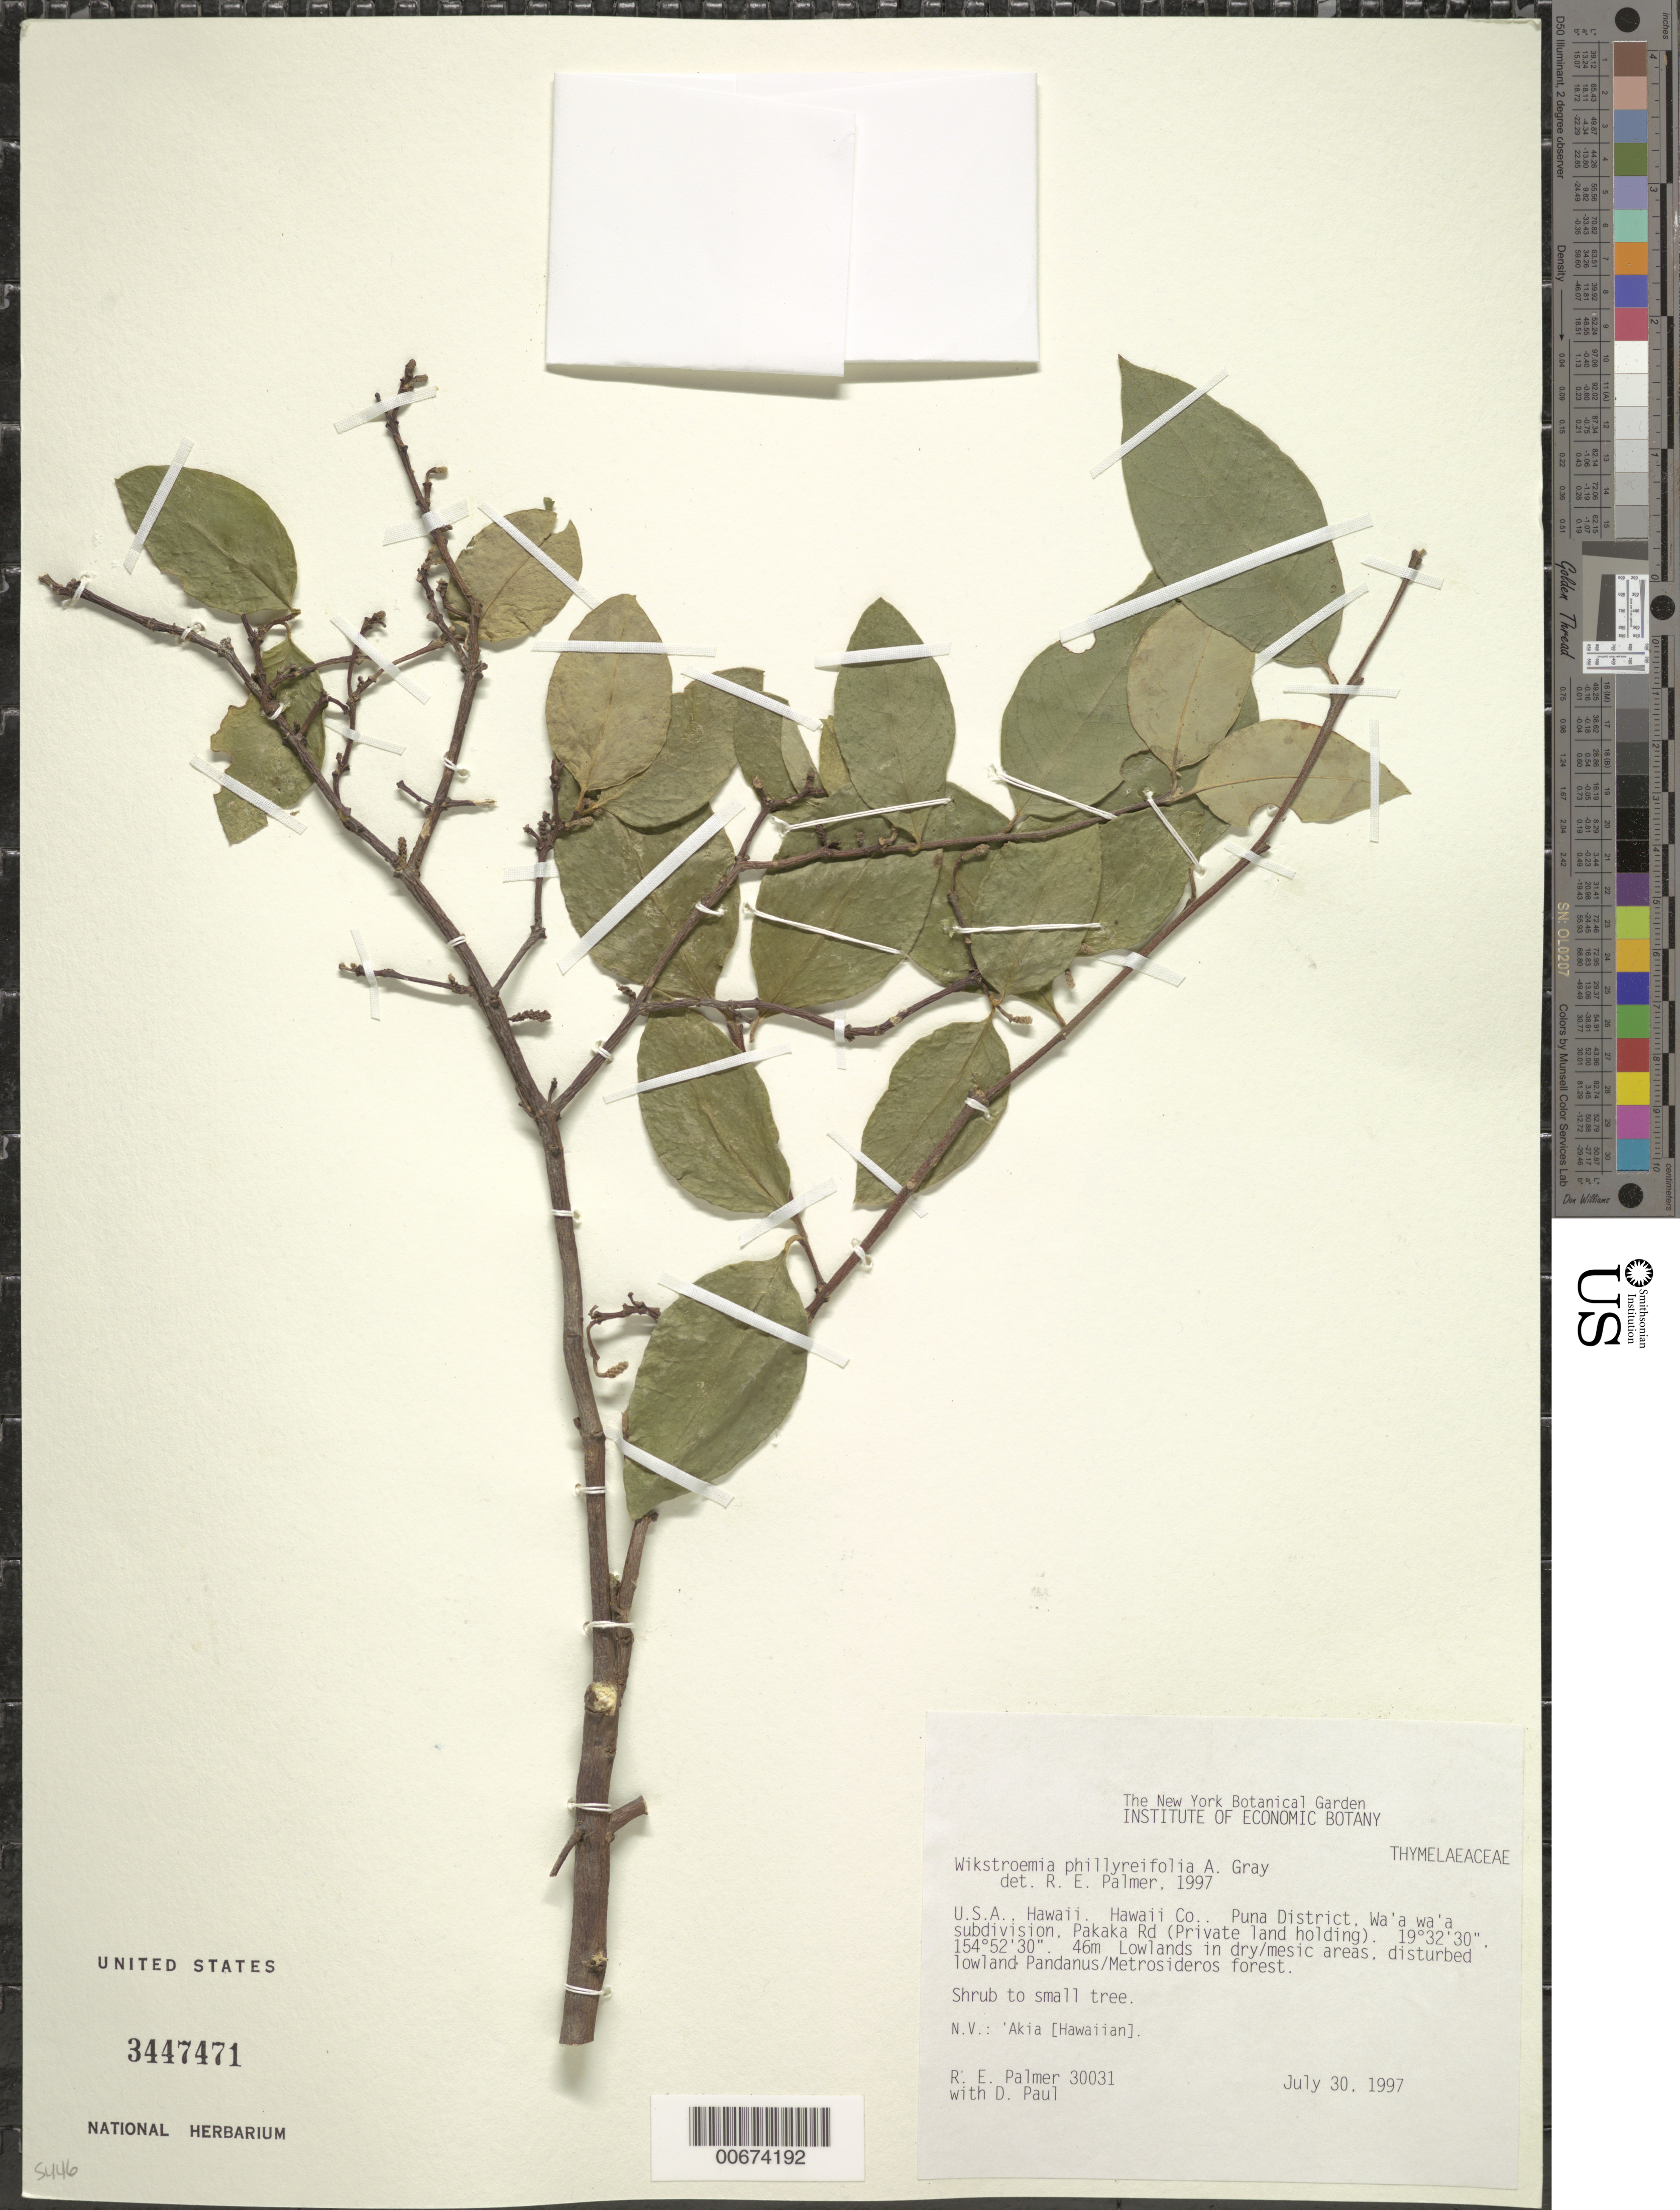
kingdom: Plantae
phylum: Tracheophyta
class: Magnoliopsida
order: Malvales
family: Thymelaeaceae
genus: Wikstroemia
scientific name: Wikstroemia phillyreifolia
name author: A. Gray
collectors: R. Palmer & D. Paul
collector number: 30031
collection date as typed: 30 Jul 1997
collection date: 1997-07-30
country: United States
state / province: Hawaii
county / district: Hawaii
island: Hawaii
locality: Puna District, Wa'a wa'a subdivision, Pakaka Rd (private land holding).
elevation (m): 46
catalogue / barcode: US 3447471